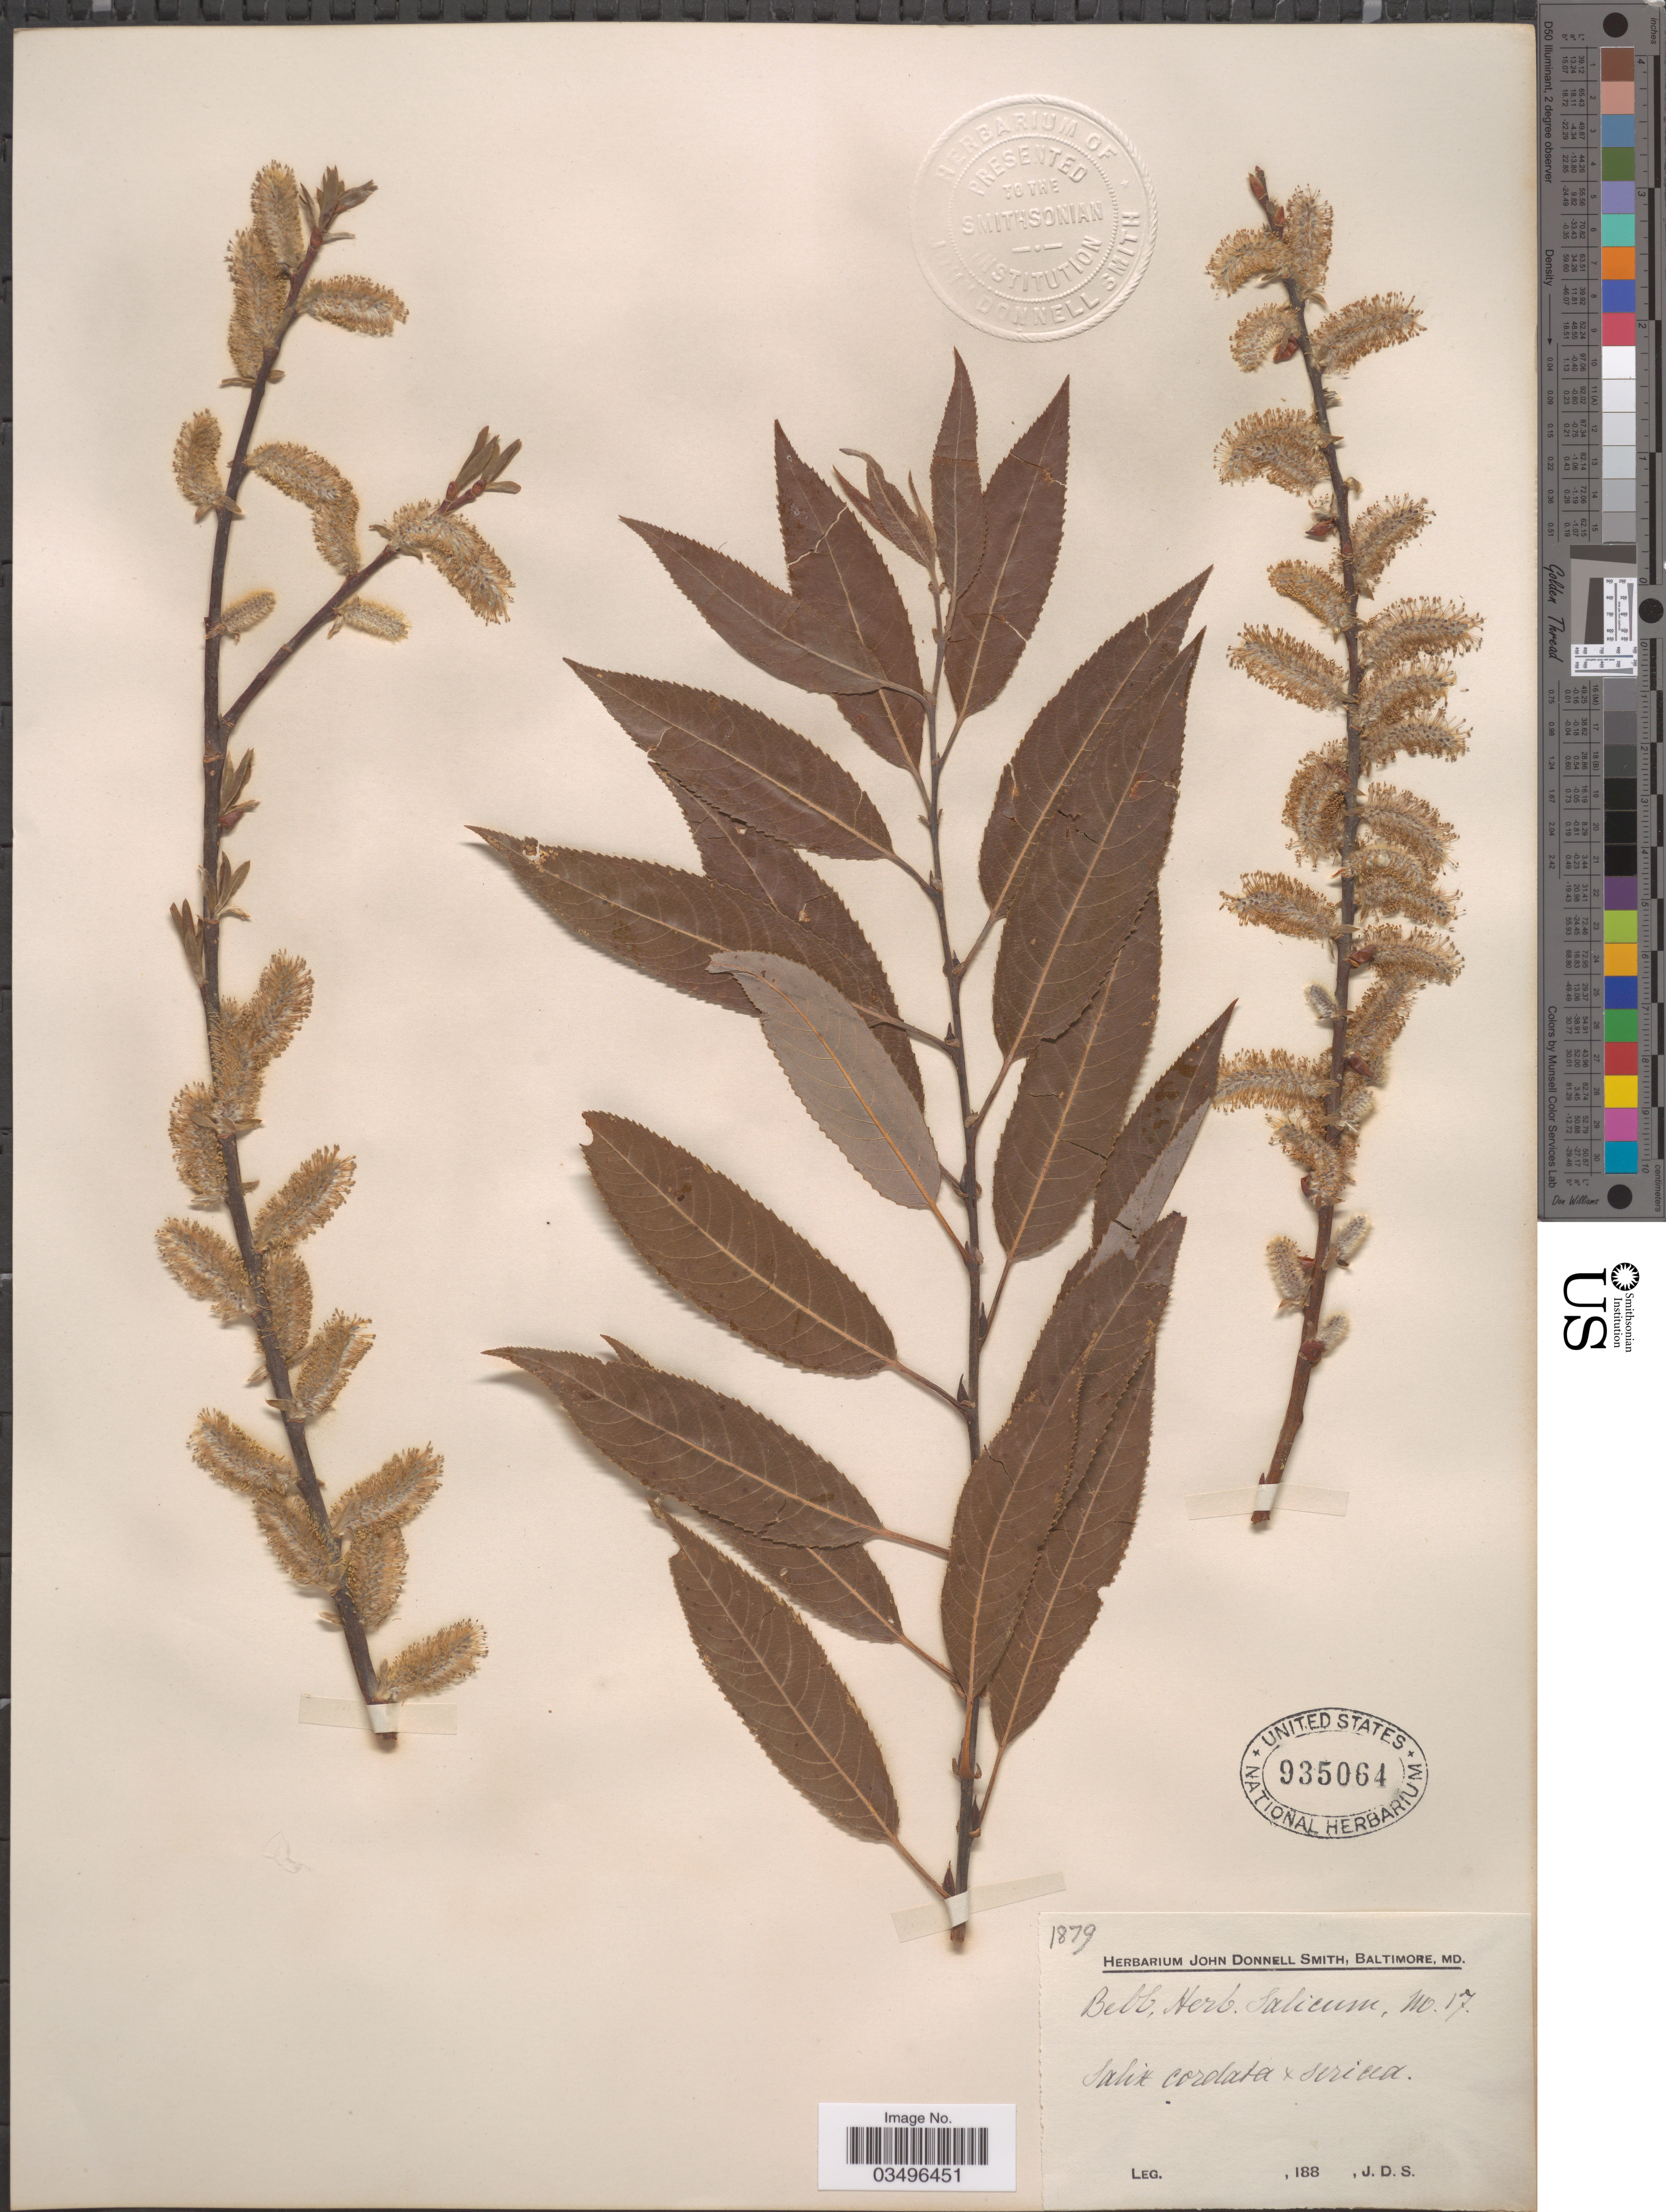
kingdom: Plantae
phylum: Tracheophyta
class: Magnoliopsida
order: Malpighiales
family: Salicaceae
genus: Salix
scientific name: Salix cordata x S. sericea Marshall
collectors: J. Donnell Smith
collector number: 17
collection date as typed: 188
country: United States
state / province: Maryland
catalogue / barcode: US 935064